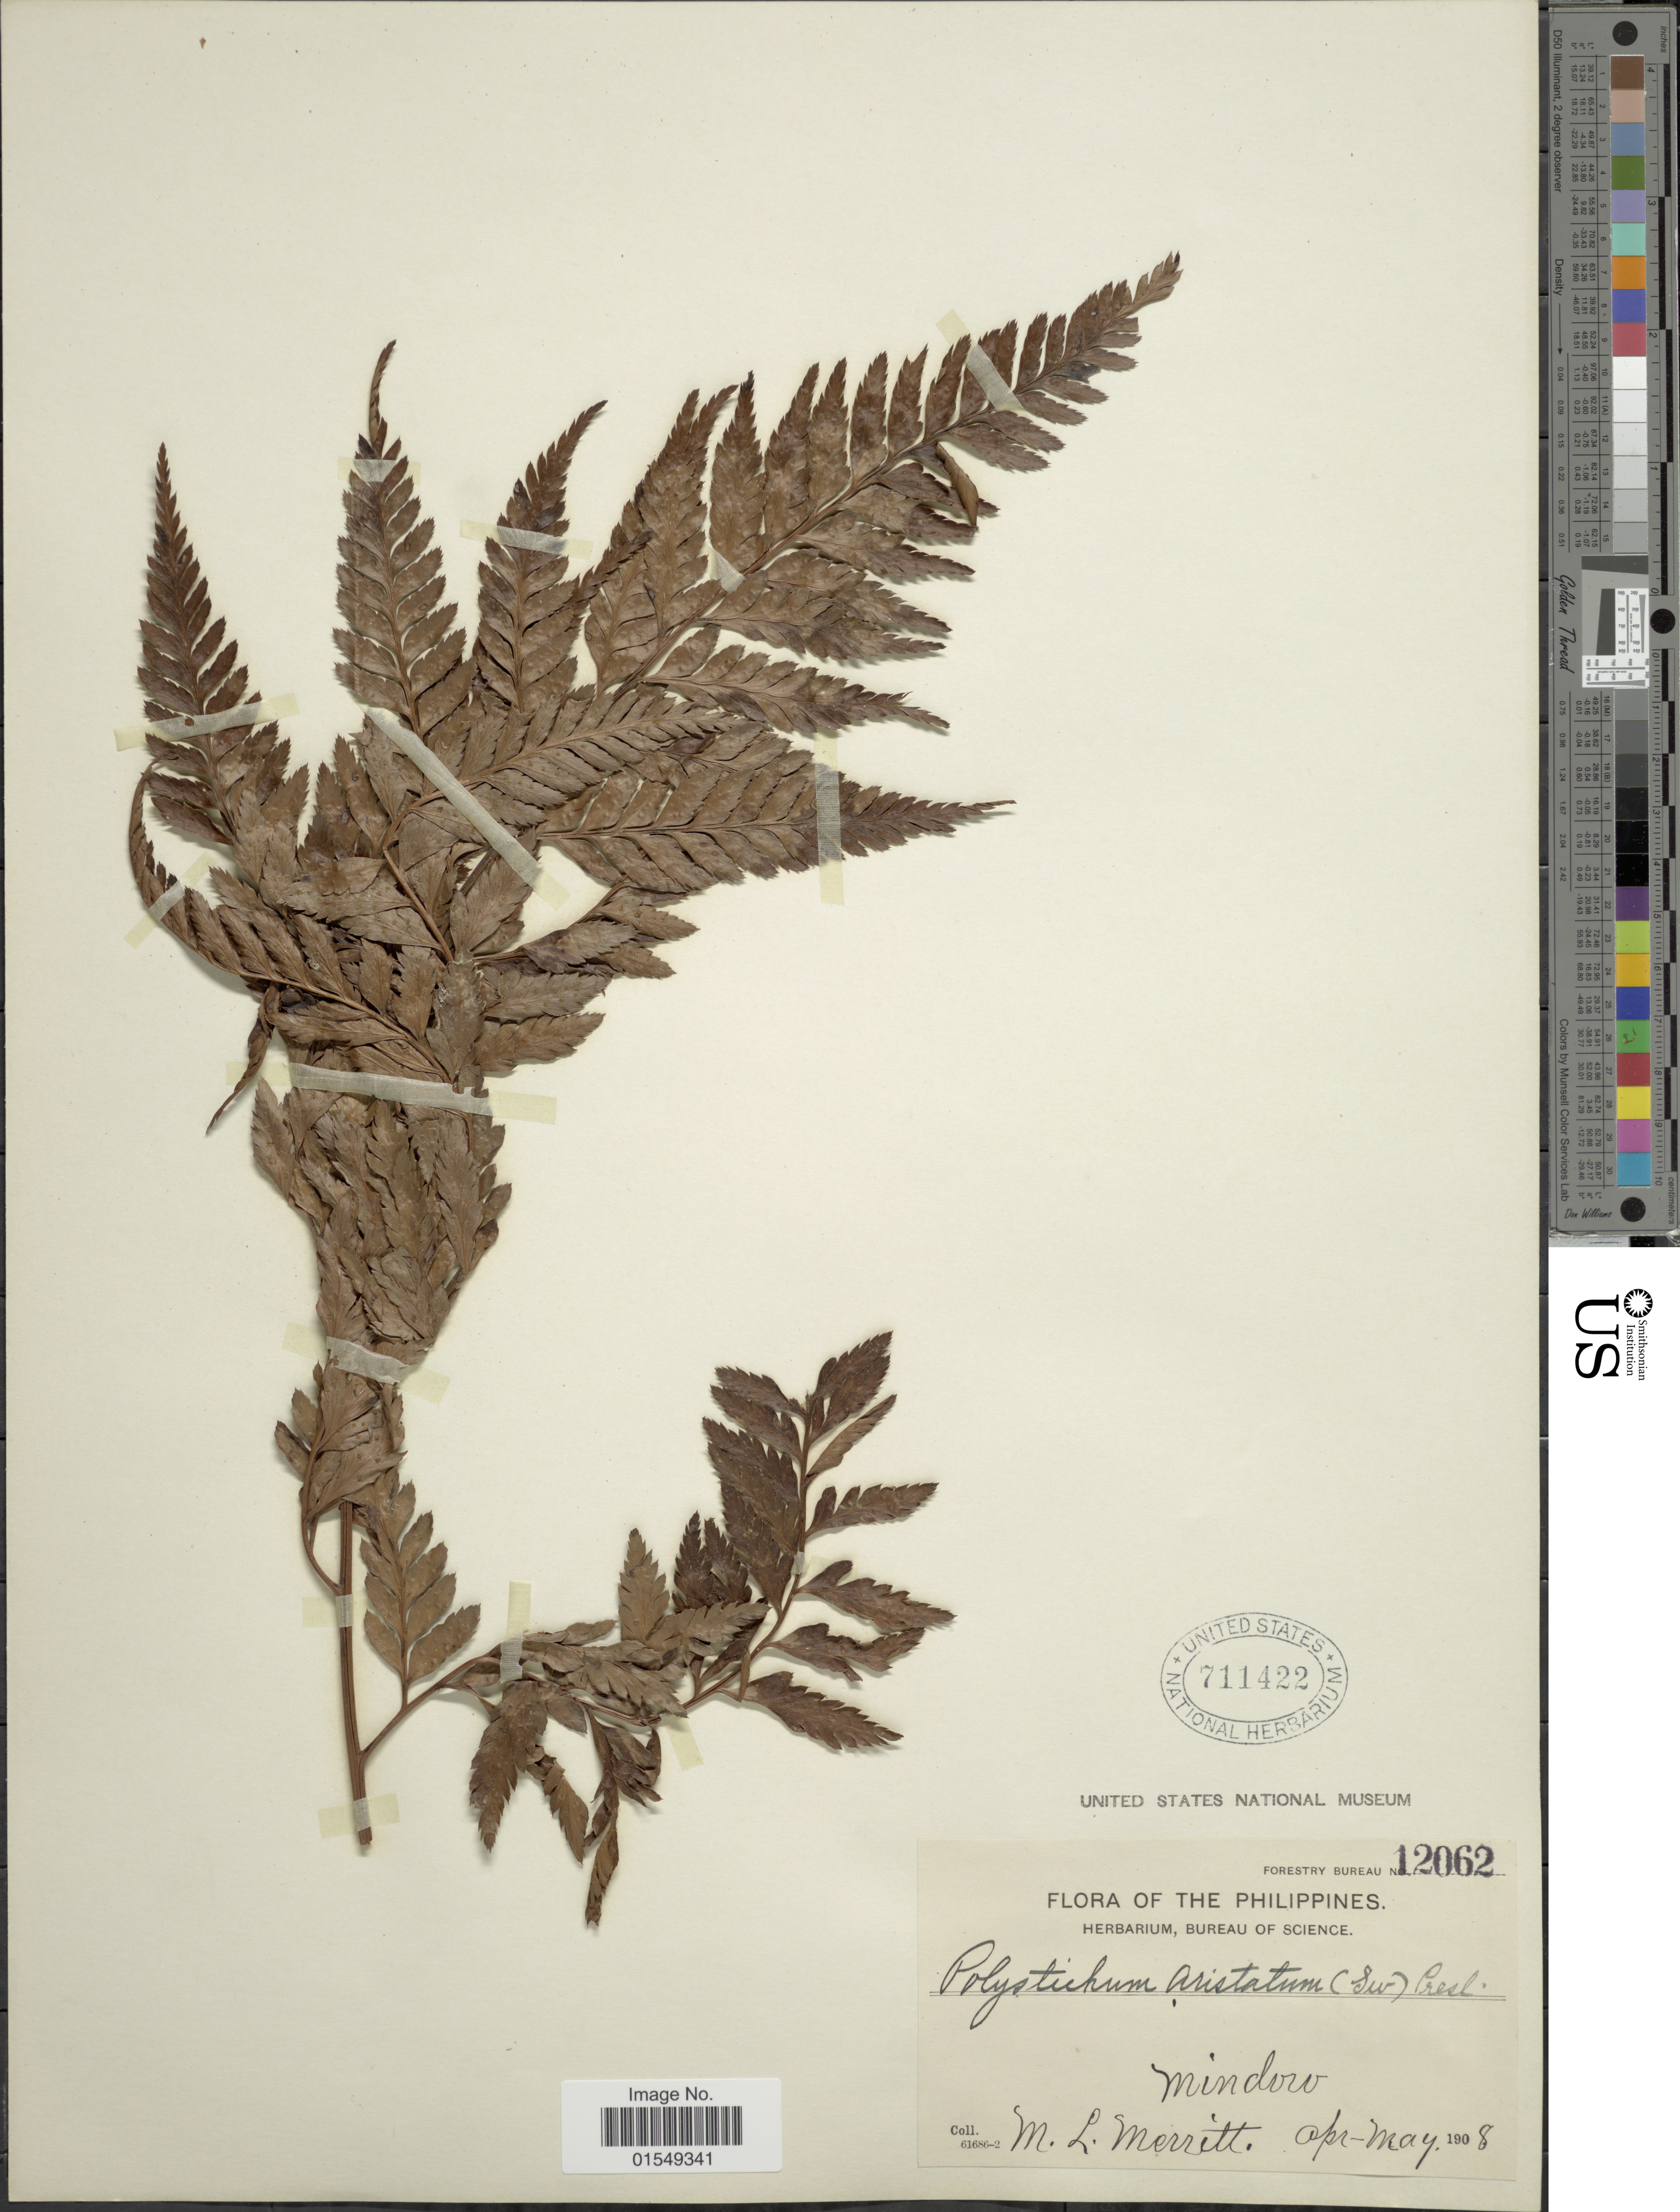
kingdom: Plantae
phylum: Tracheophyta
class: Polypodiopsida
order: Polypodiales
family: Dryopteridaceae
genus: Arachniodes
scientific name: Arachniodes aristata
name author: (G. Forst.) Tindale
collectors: M. L. Merritt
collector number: Forestry Bureau 12062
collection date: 1908-04/1908-05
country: Philippines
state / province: Mimaropa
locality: Mindoro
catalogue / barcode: US 711422